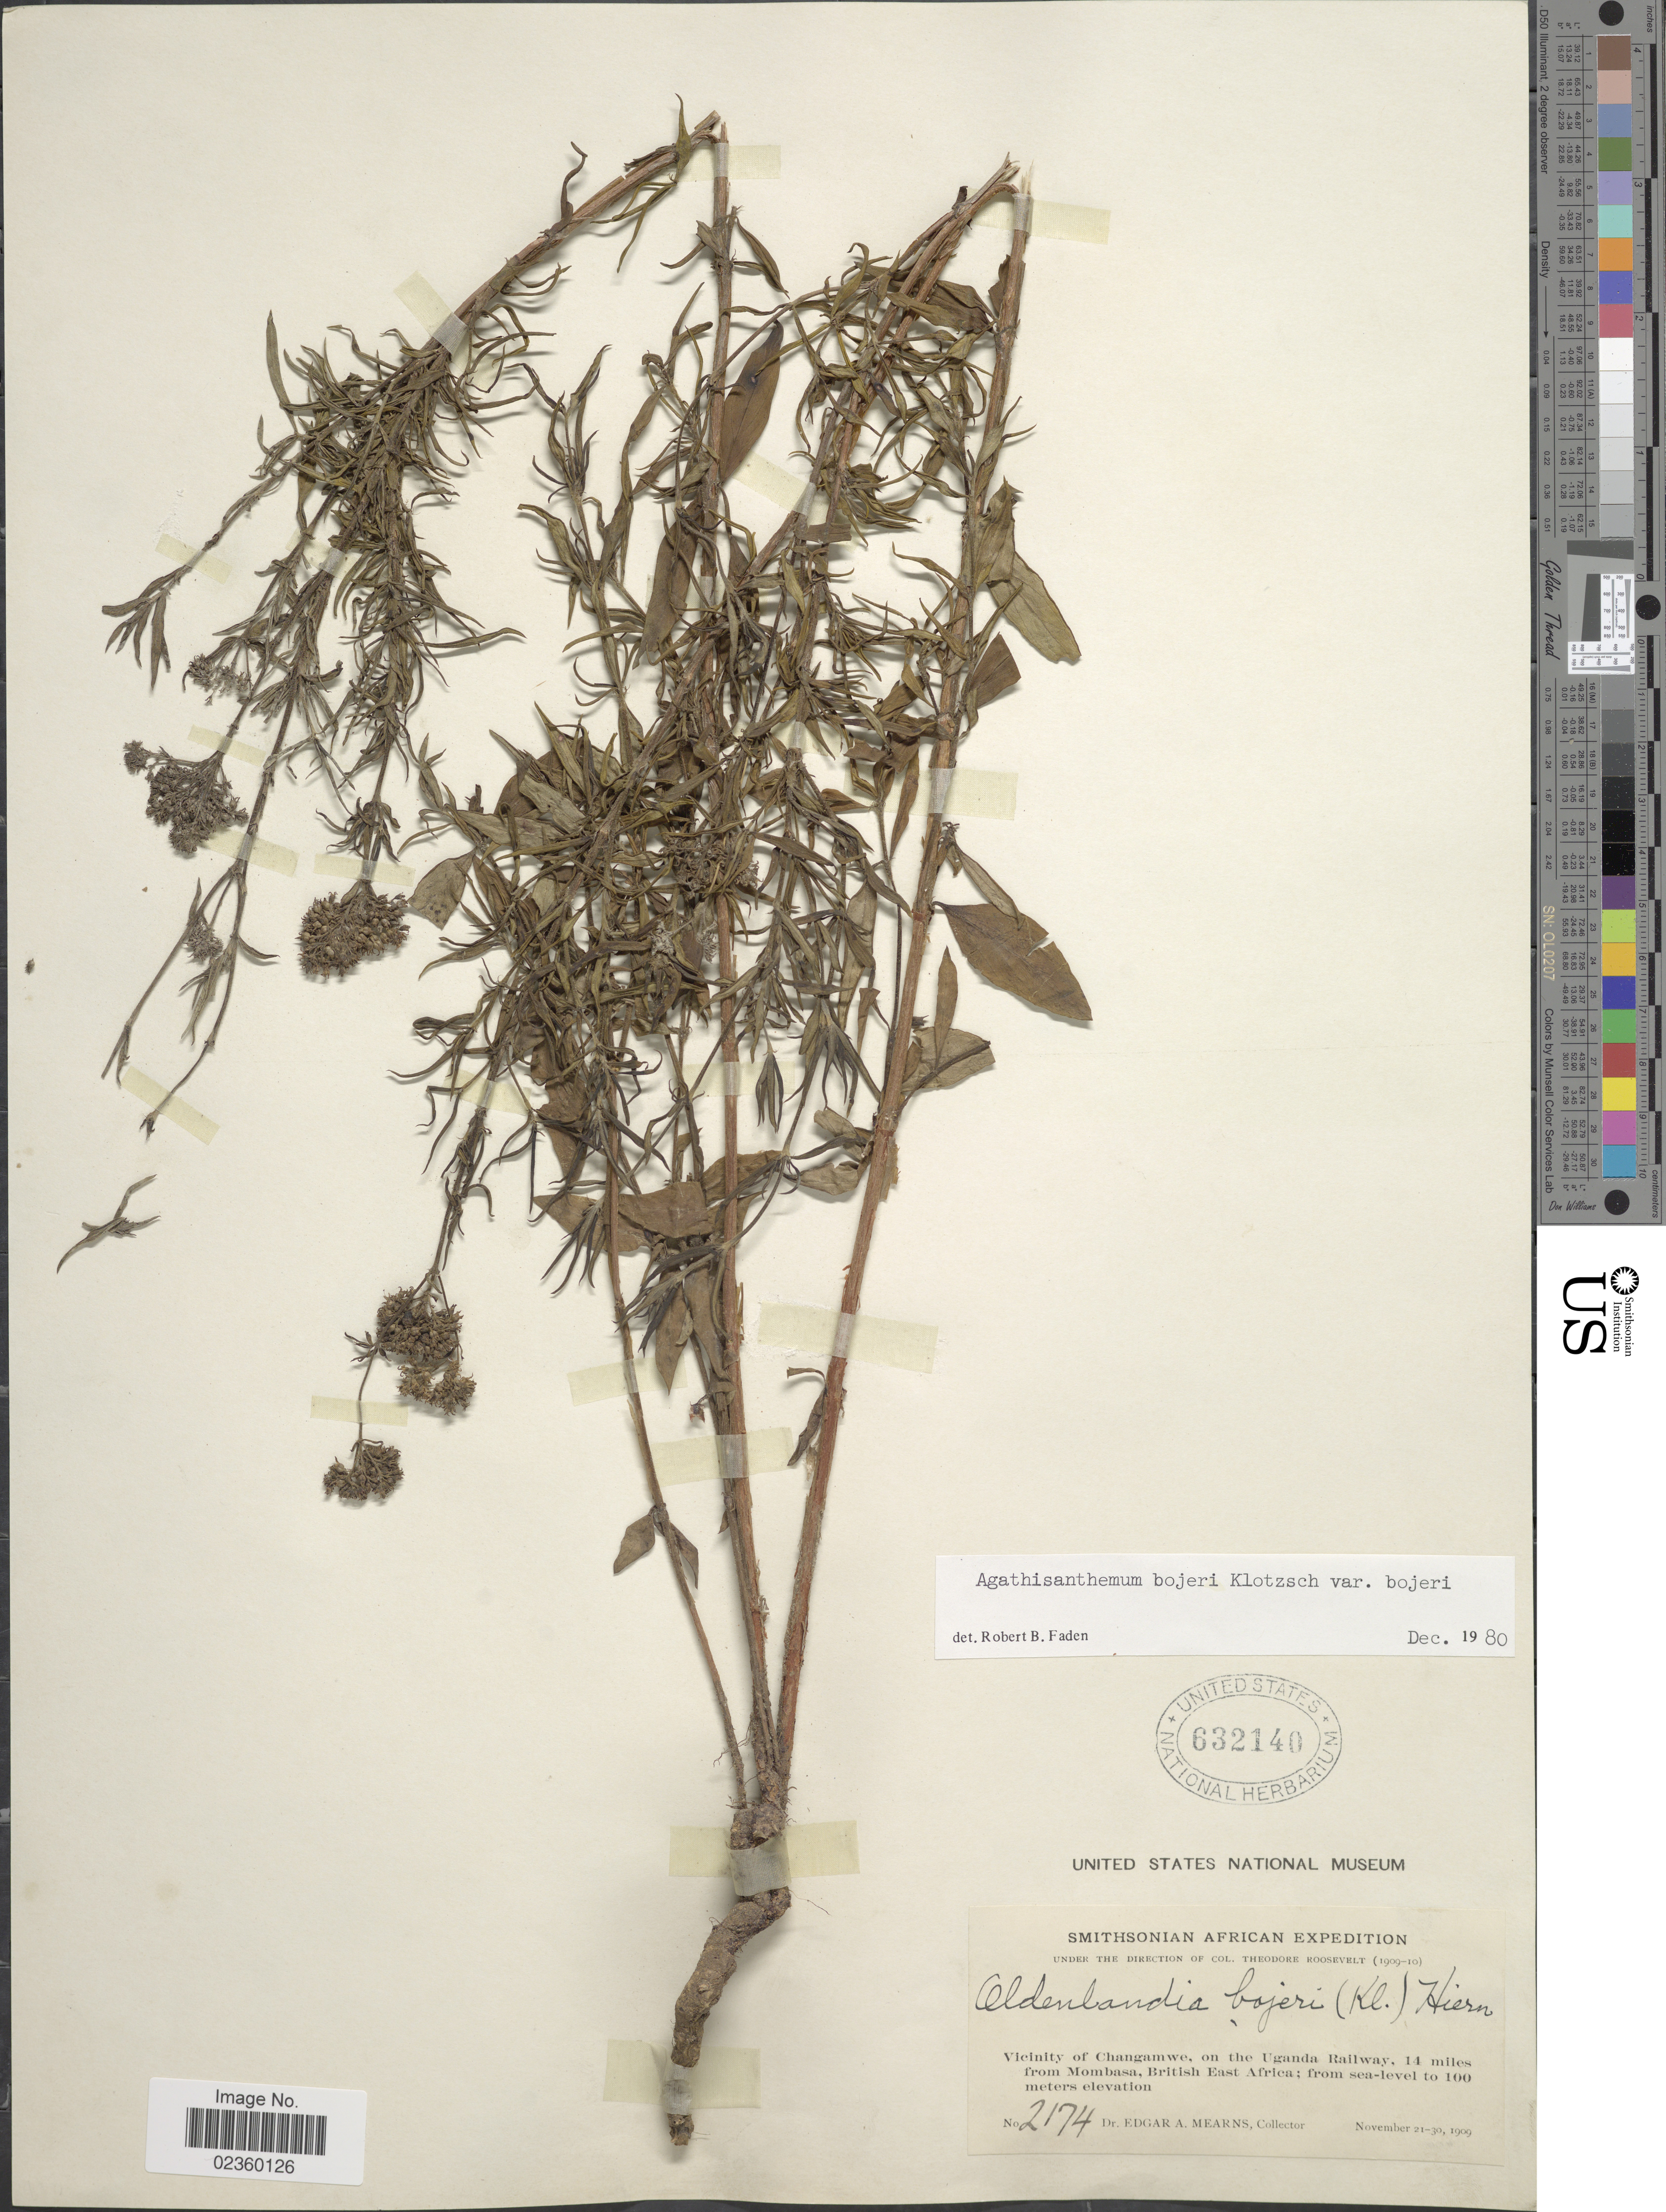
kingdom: Plantae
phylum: Tracheophyta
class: Magnoliopsida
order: Gentianales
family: Rubiaceae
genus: Agathisanthemum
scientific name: Agathisanthemum bojeri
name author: Klotzsch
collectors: E. A. Mearns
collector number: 2174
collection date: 1909-11-21/1909-11-30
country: Uganda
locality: Vicinity of Changamwe, on the Uganda Railway, 14 miles from Mombasa, British East Africa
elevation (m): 0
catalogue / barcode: US 632140